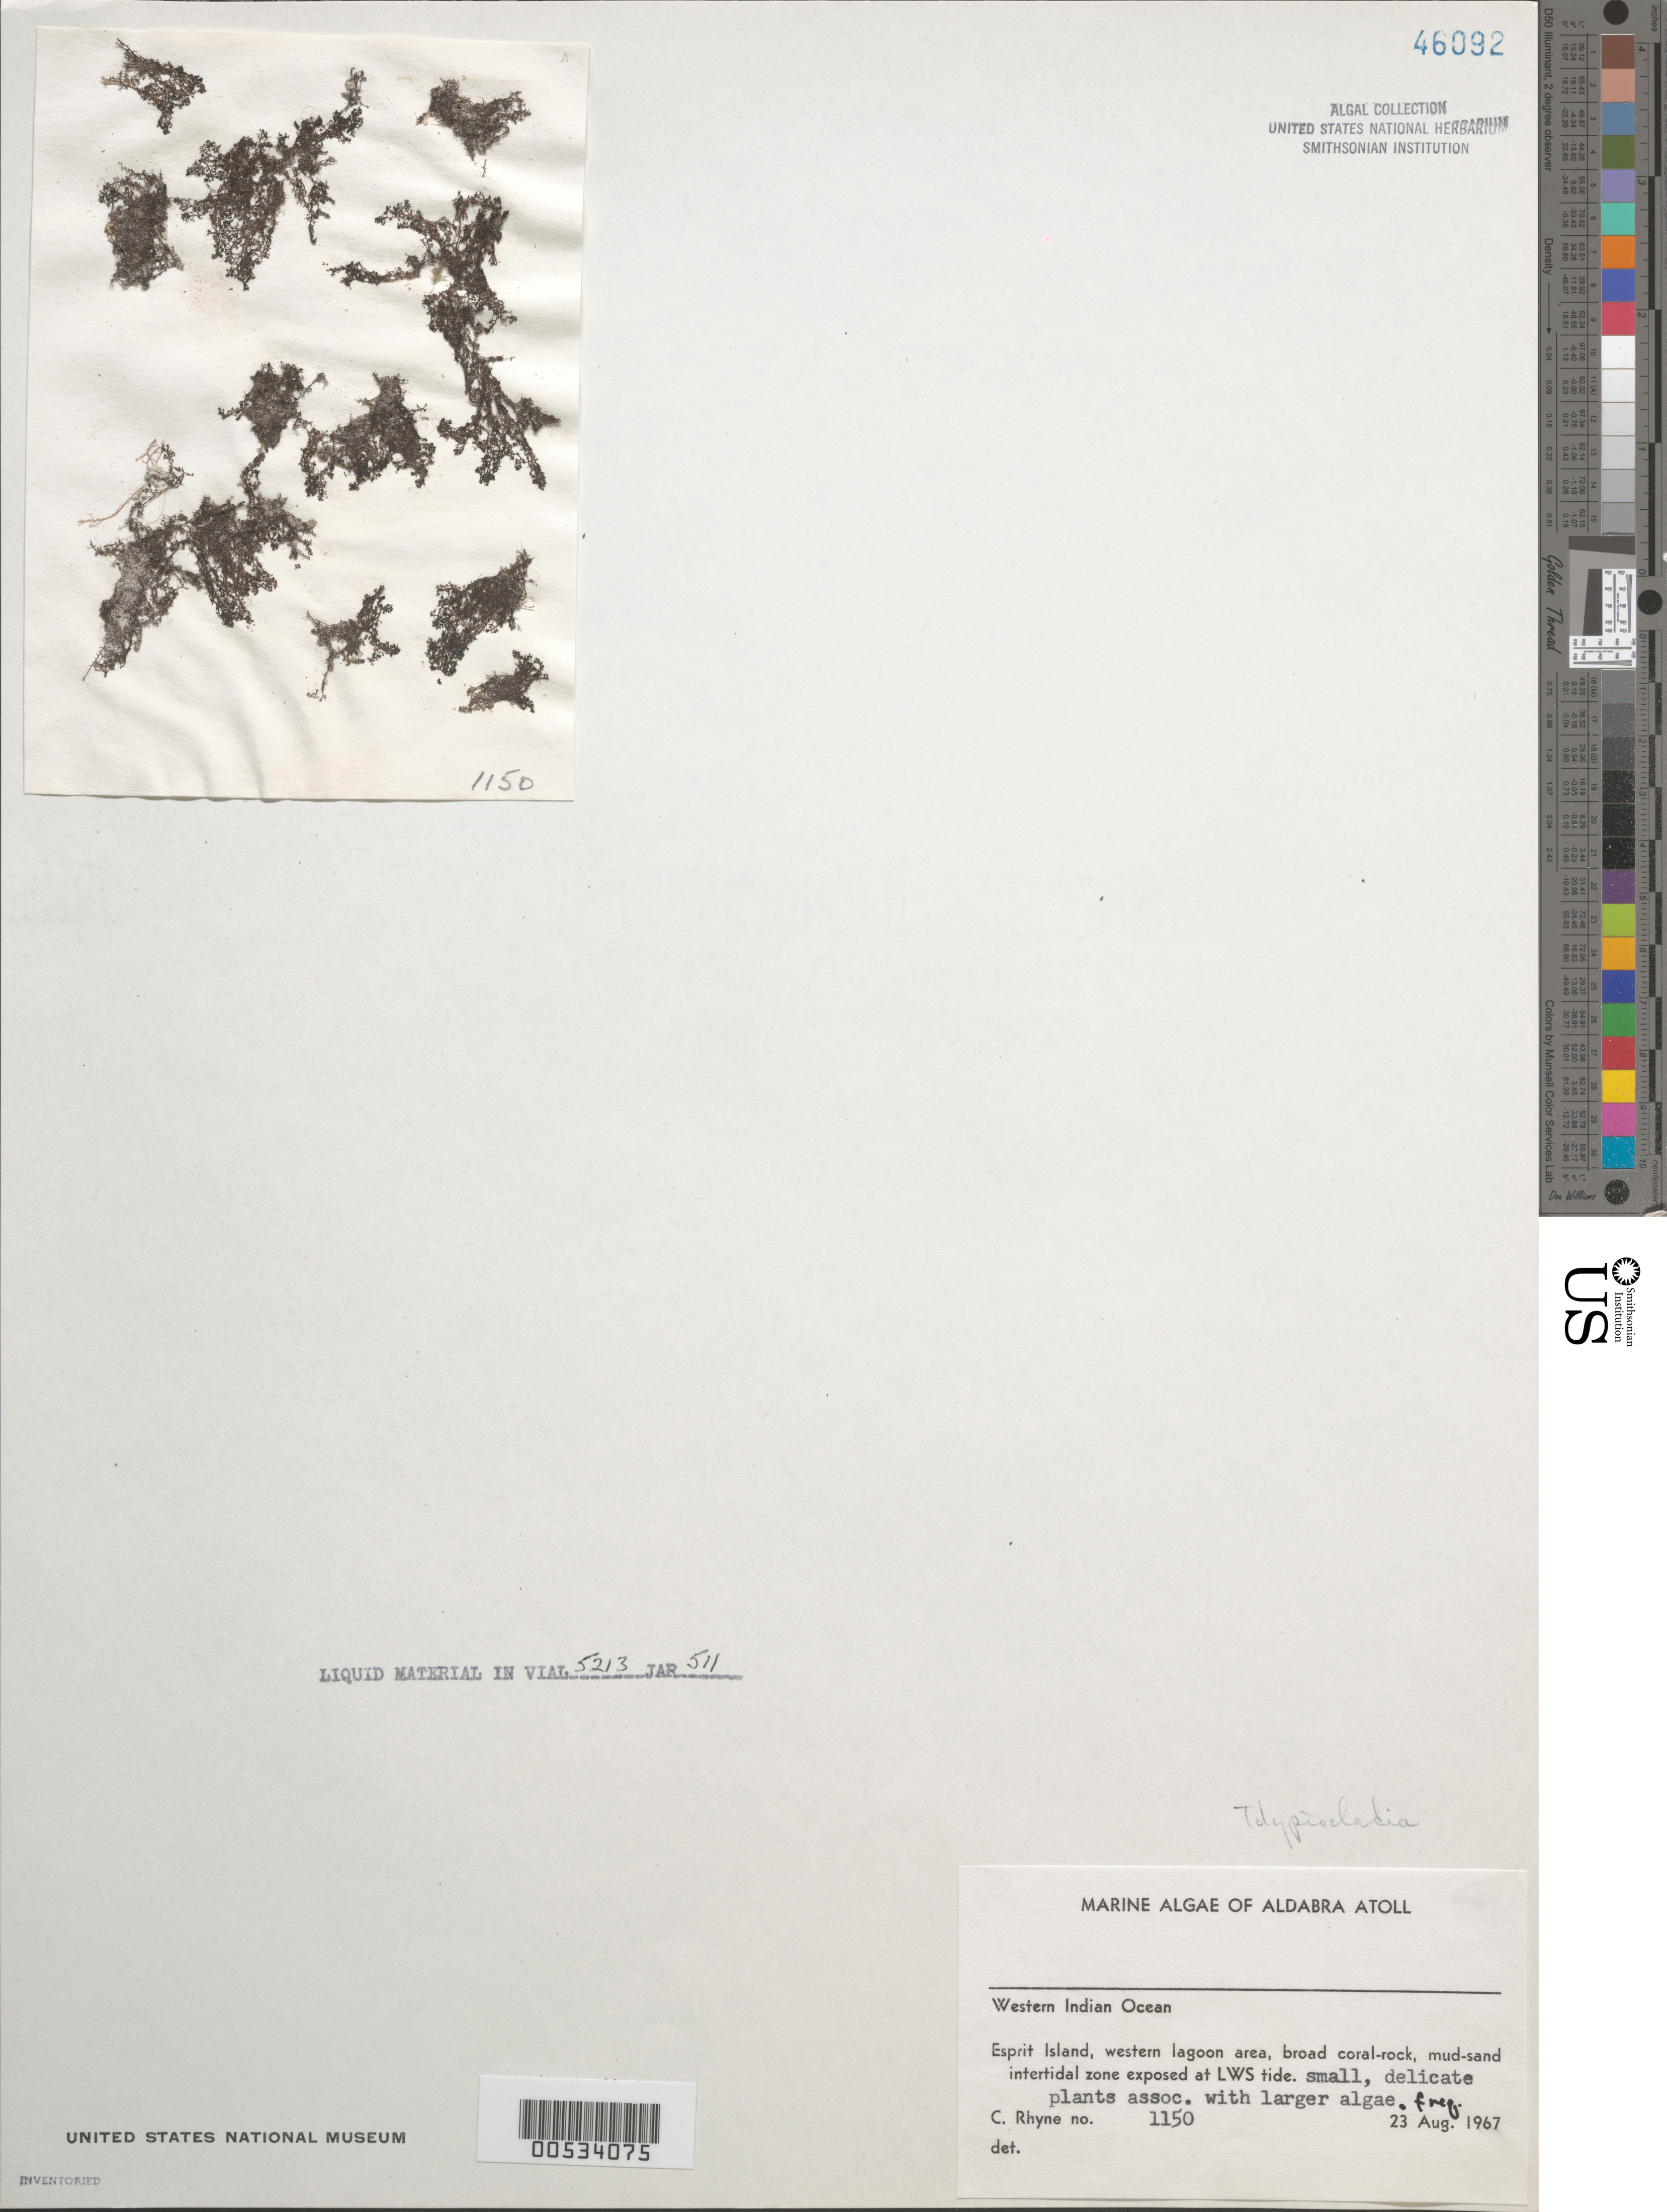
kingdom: Plantae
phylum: Rhodophyta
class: Florideophyceae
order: Ceramiales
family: Rhodomelaceae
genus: Tolypiocladia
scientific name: Tolypiocladia sp.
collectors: C. Rhyne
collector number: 1150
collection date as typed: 23 Aug 1967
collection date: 1967-08-23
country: Seychelles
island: Aldabra Atoll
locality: Ile Esprit, Western lagoon area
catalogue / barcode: US 46092